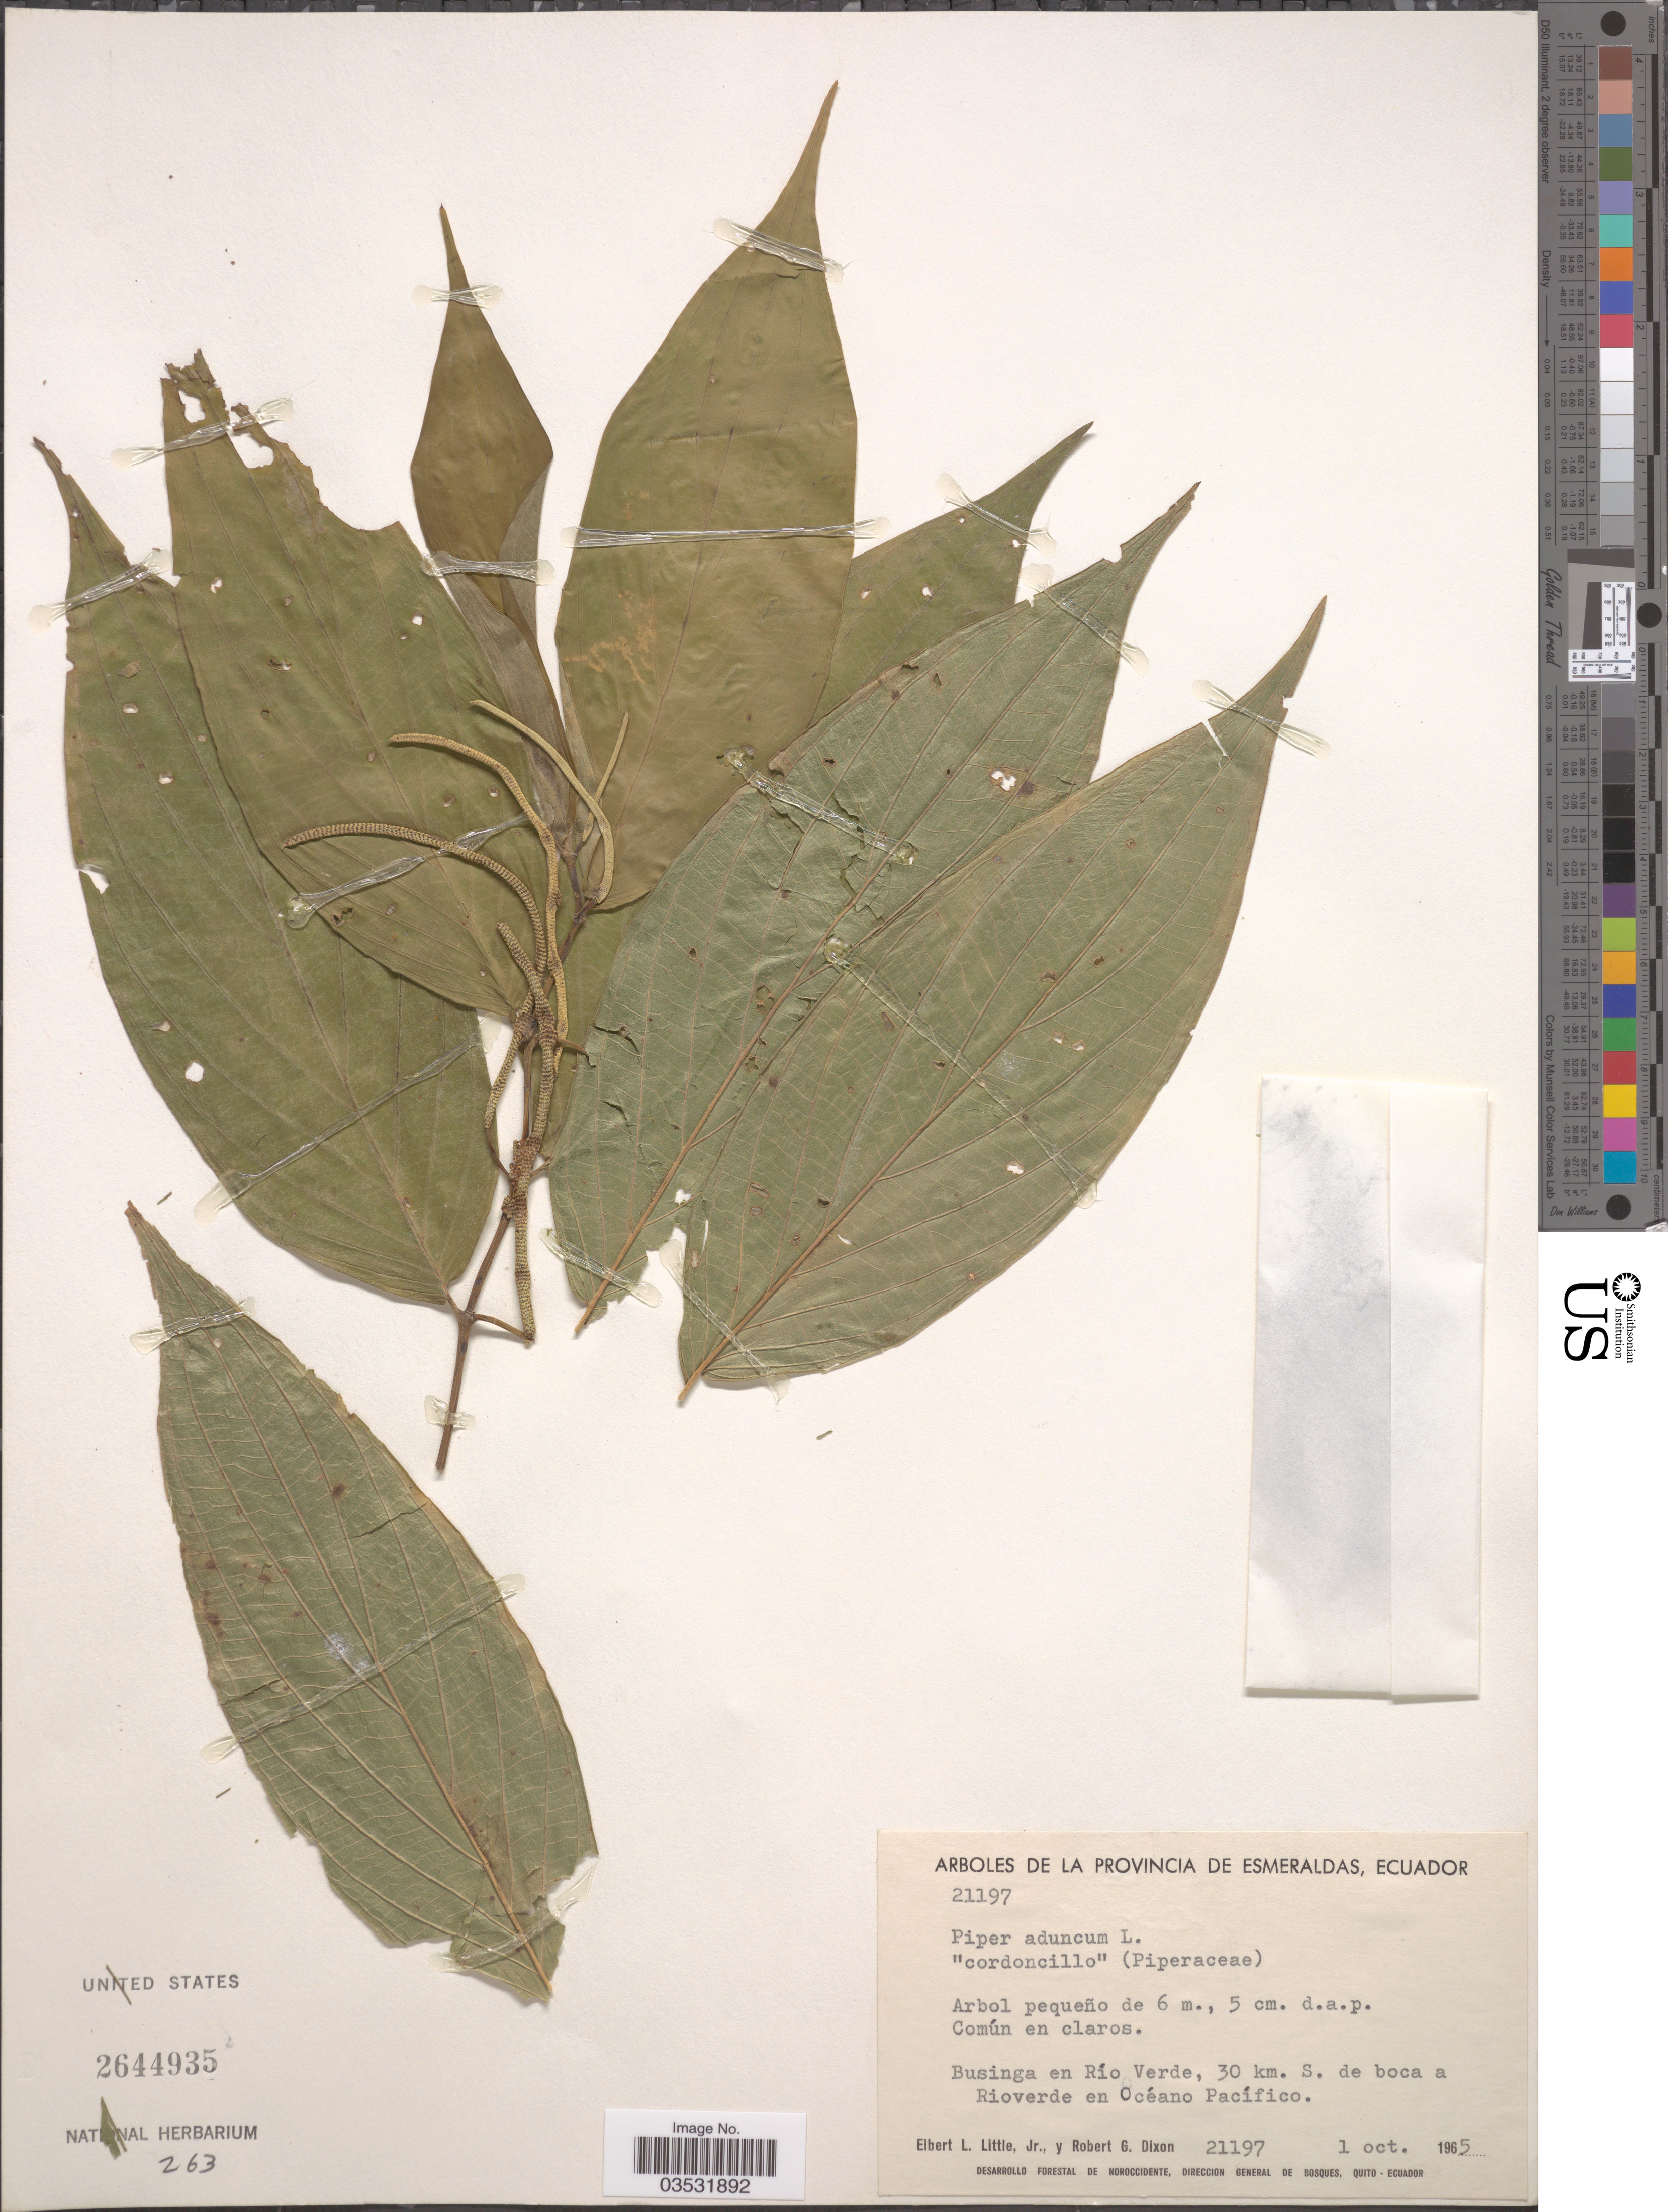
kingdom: Plantae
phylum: Tracheophyta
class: Magnoliopsida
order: Piperales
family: Piperaceae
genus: Piper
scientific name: Piper aduncum var. aduncum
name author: L.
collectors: E. L. Little & R. G. Dixon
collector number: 21197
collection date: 1965-10-01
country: Ecuador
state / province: Esmeraldas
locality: Businga en Río Verde, 30 km. S. de boca a Rioverde en Océano Pacífico.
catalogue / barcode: US 2644935